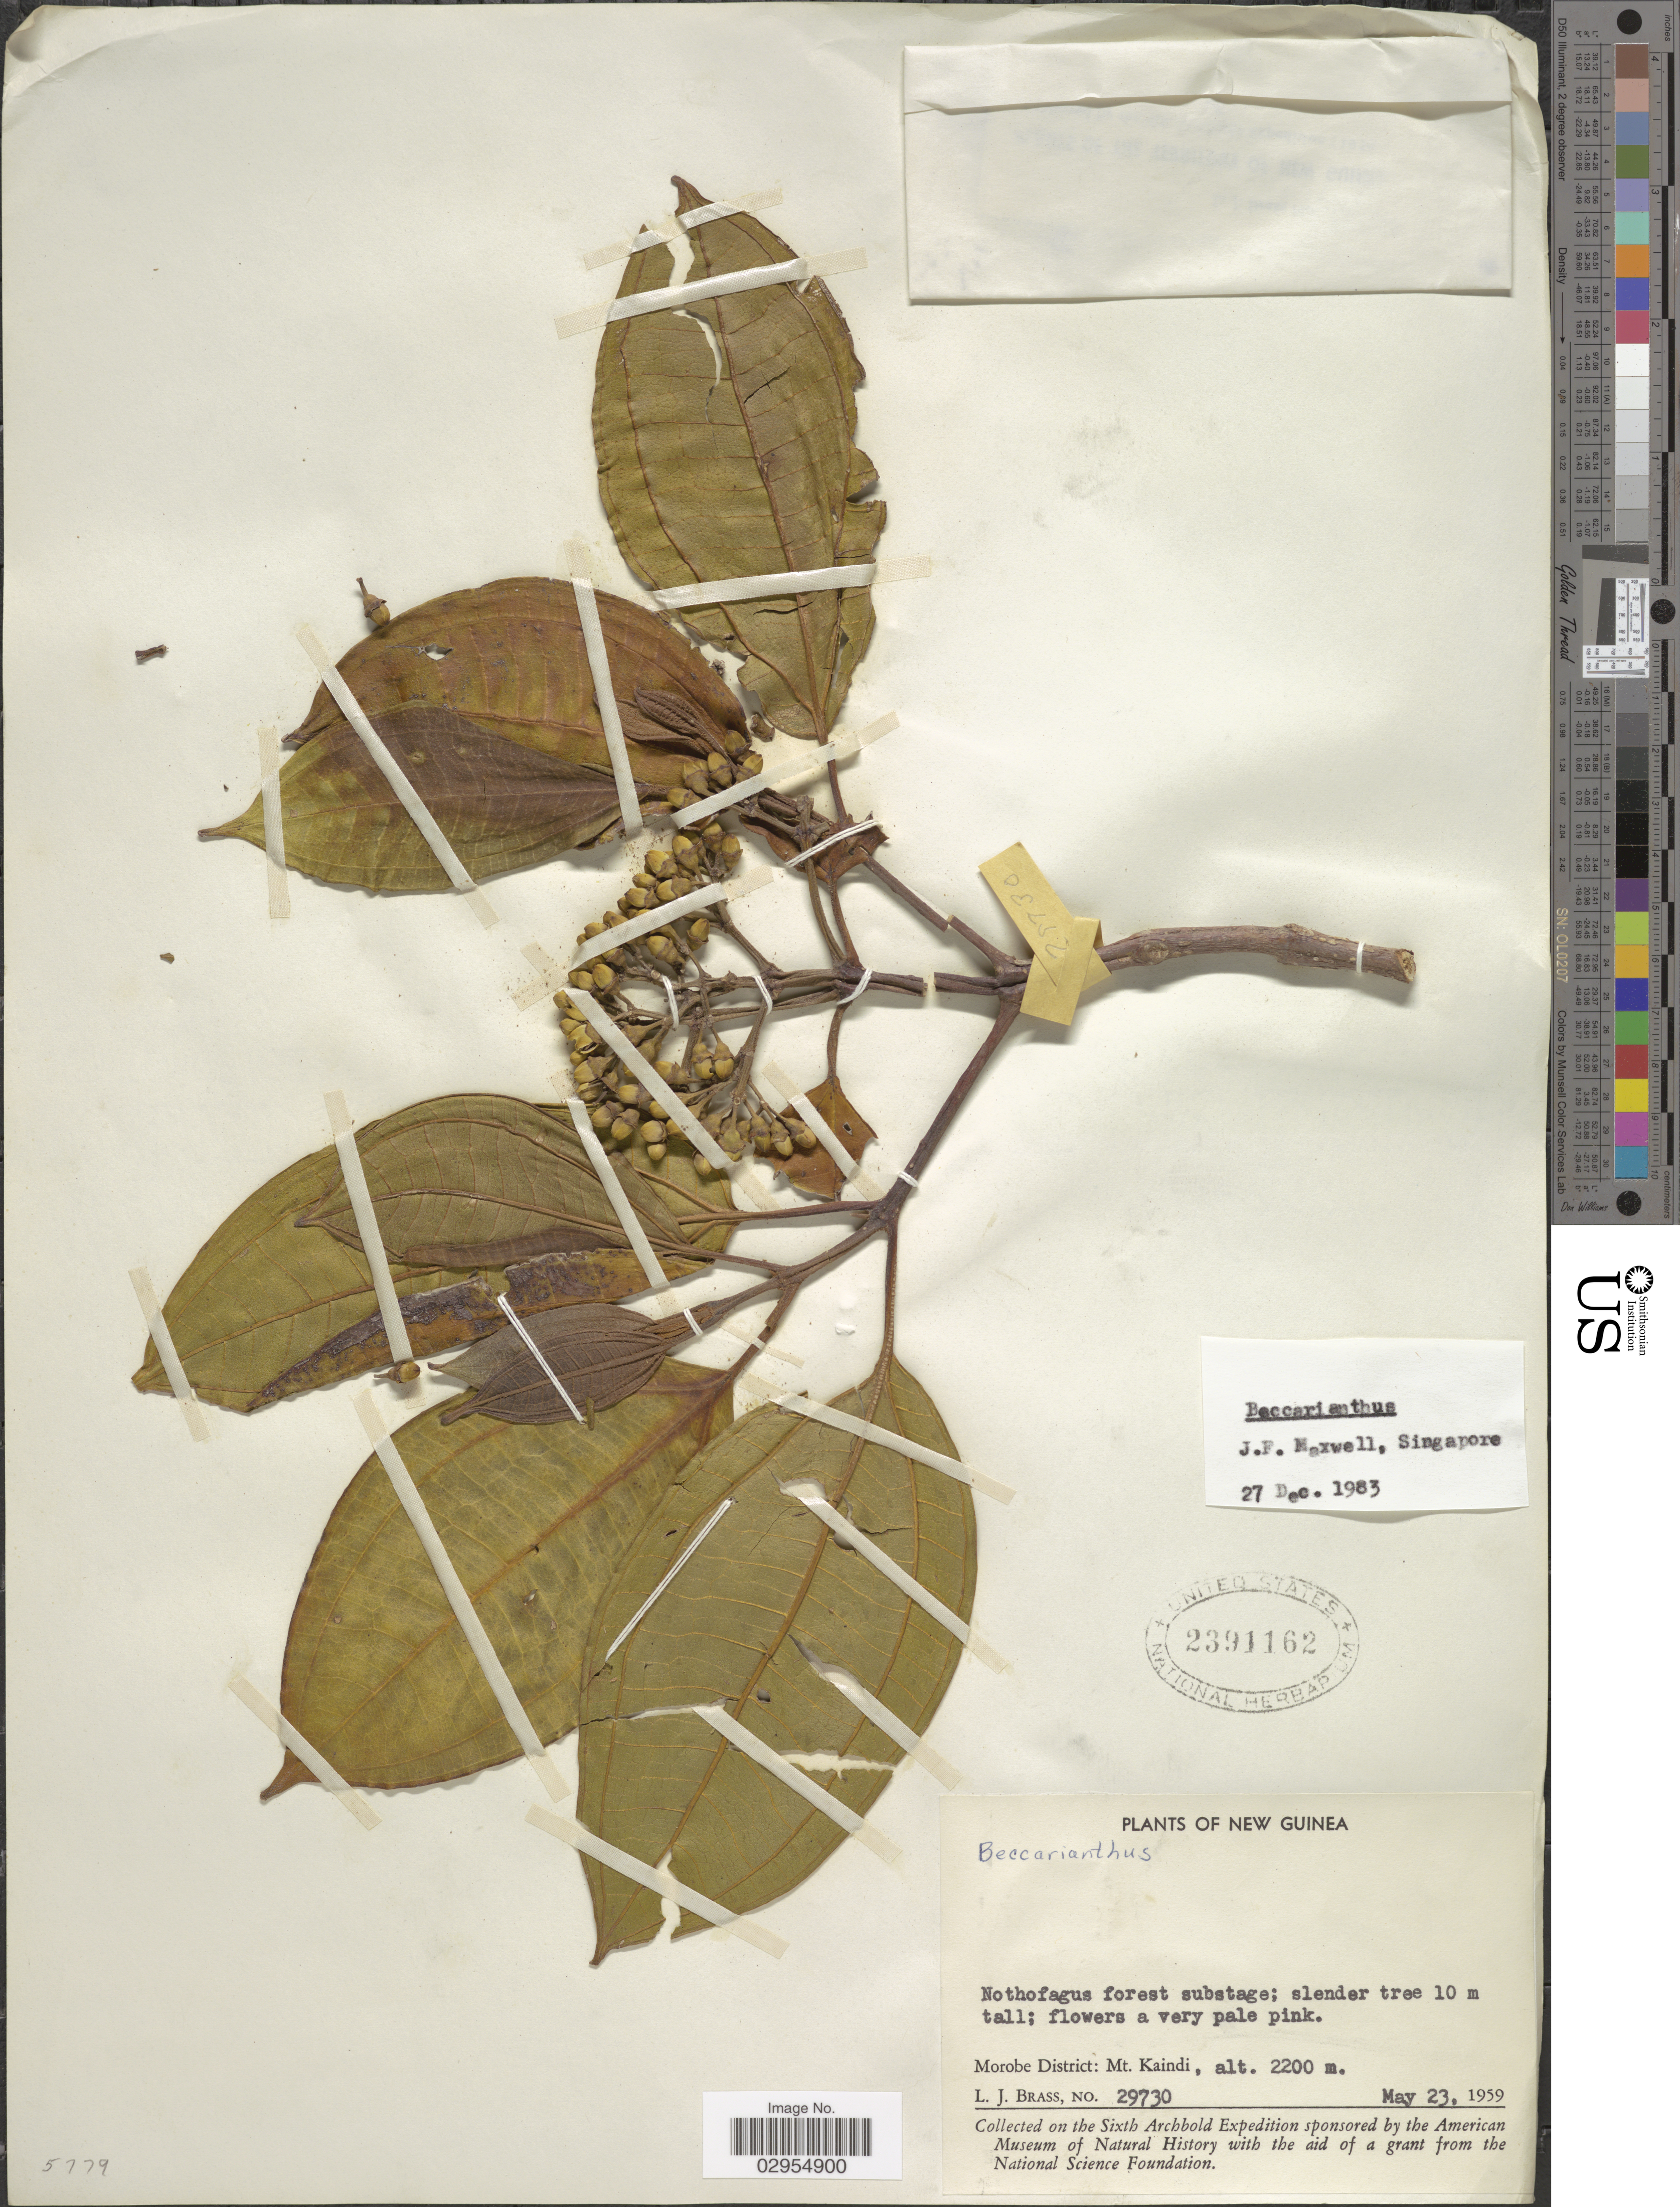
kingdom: Plantae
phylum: Tracheophyta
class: Magnoliopsida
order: Myrtales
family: Melastomataceae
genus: Beccarianthus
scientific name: Beccarianthus sp.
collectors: L. J. Brass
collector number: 29730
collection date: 1959-05-23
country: Papua New Guinea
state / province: Morobe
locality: New Guinea. Morobe District: Mt. Kaindi.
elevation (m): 2200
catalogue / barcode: US 2391162